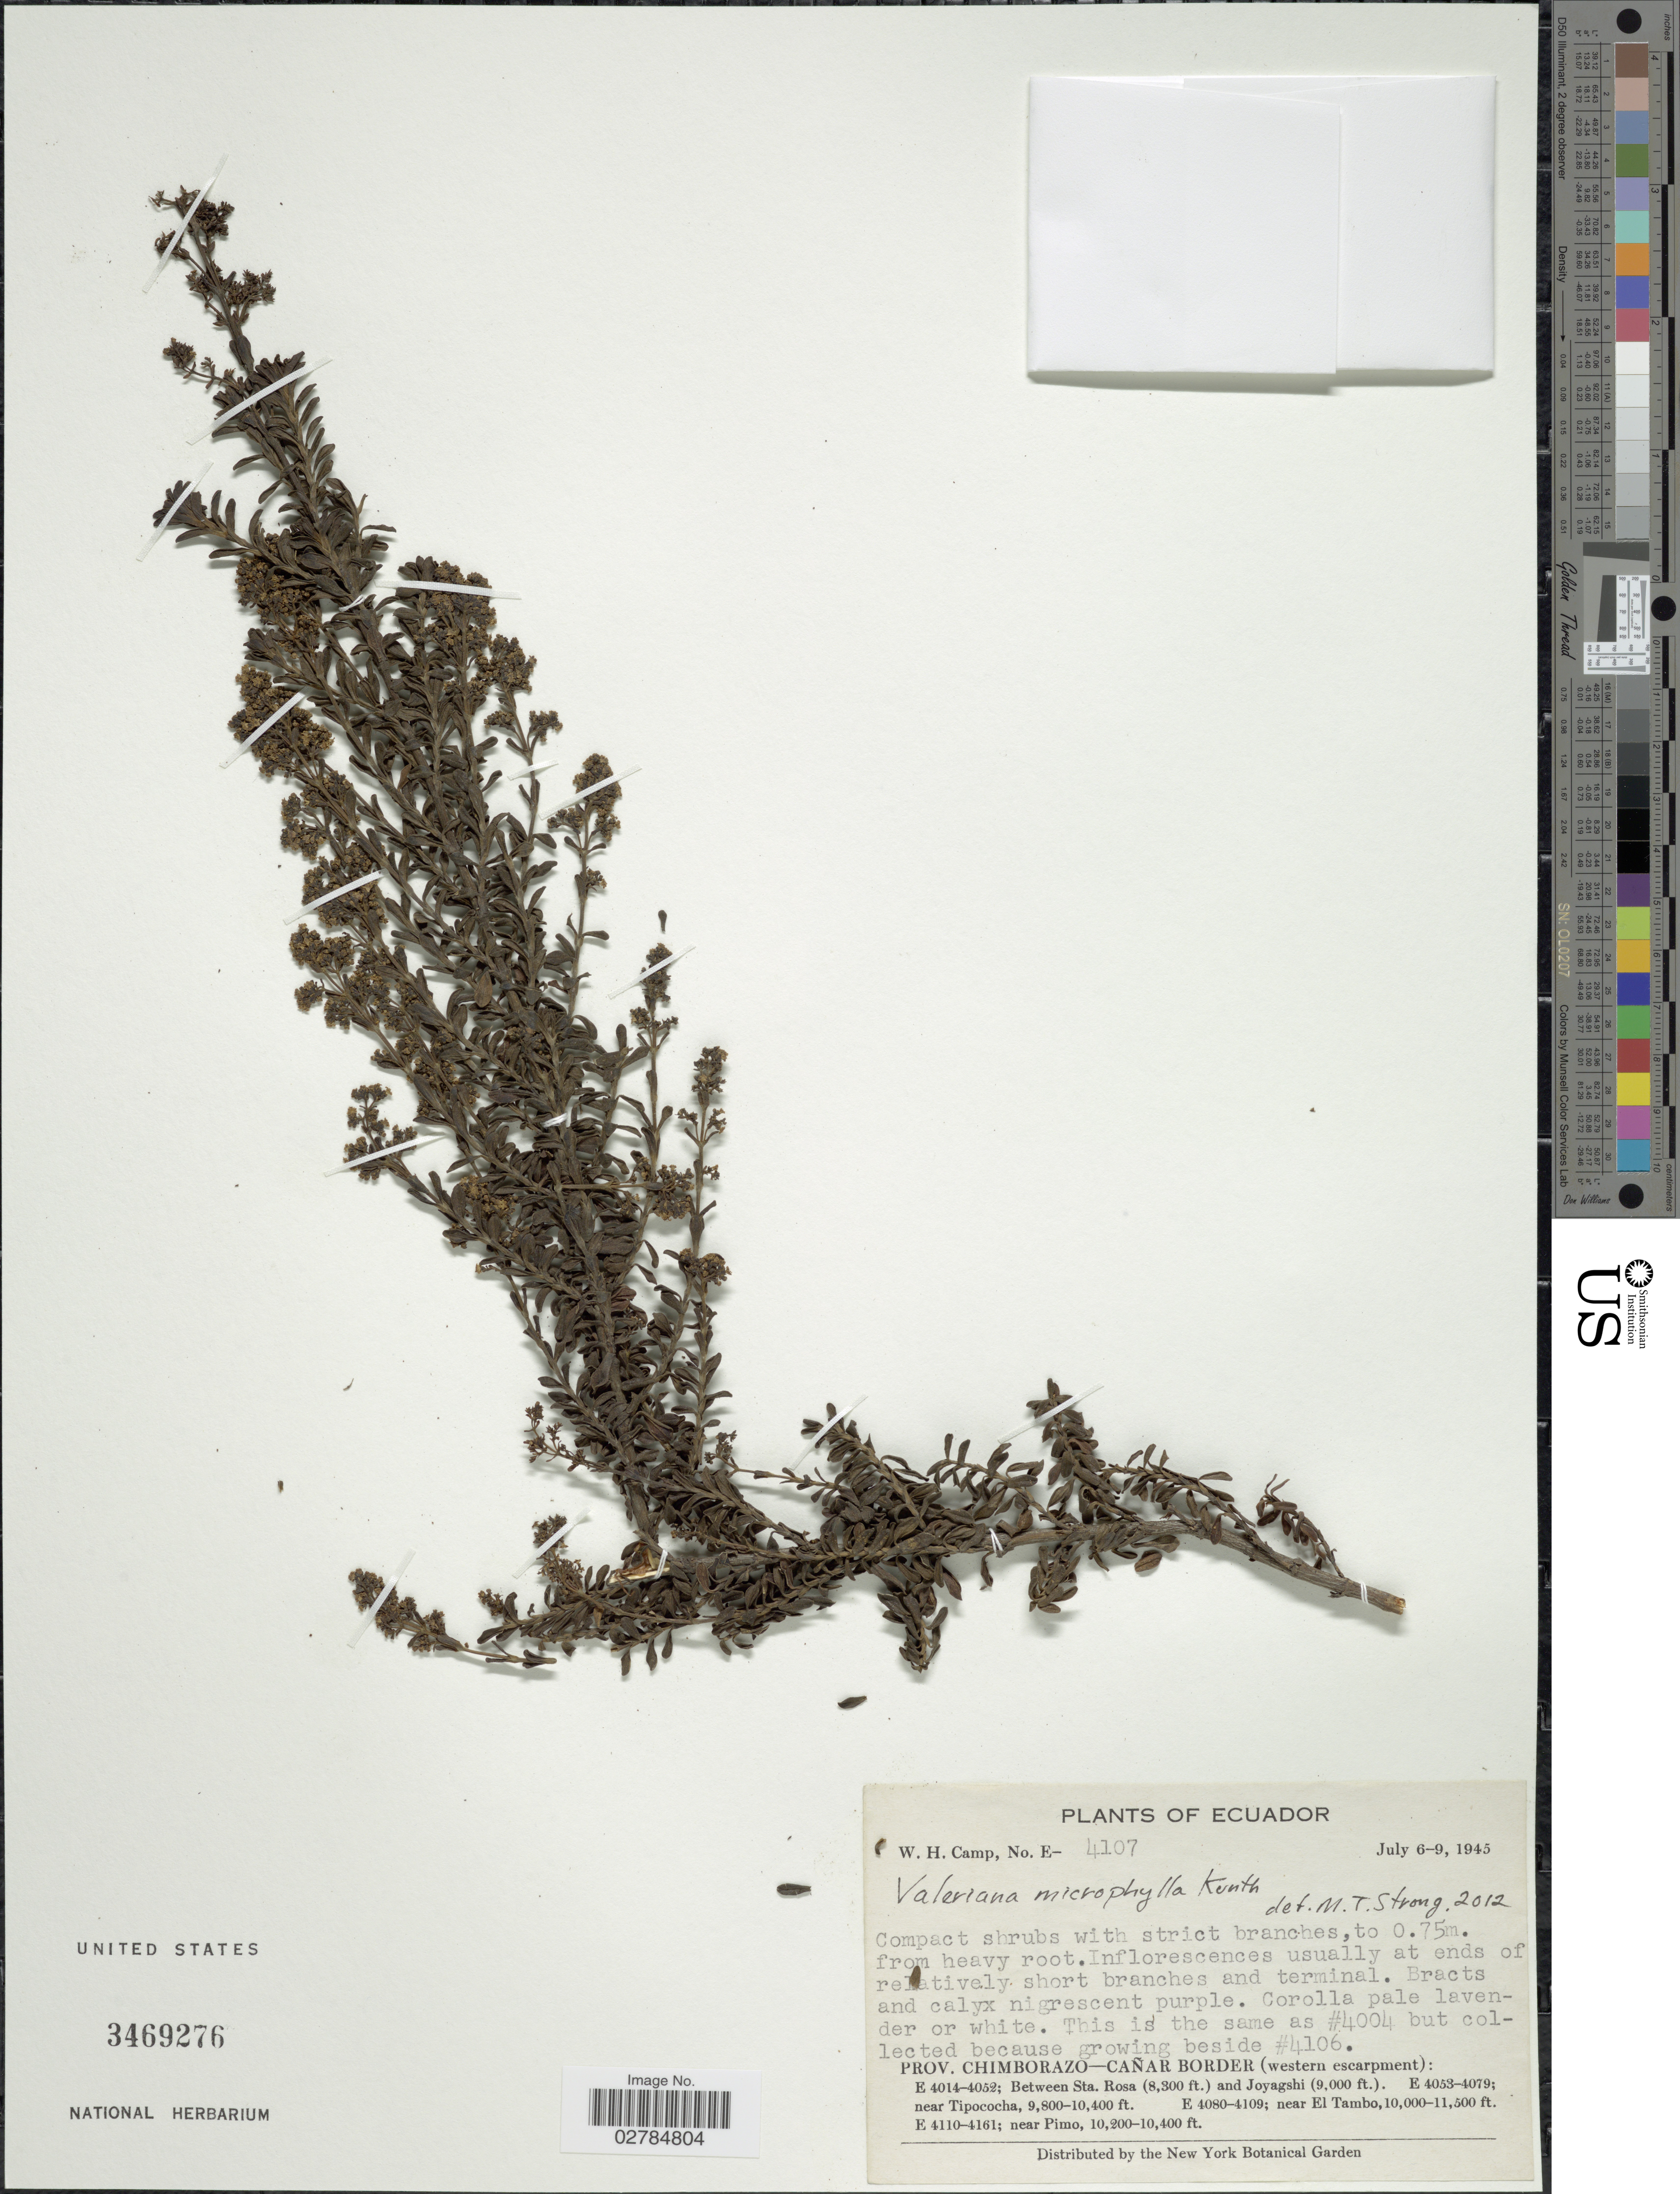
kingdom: Plantae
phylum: Tracheophyta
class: Magnoliopsida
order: Dipsacales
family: Caprifoliaceae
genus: Valeriana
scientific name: Valeriana microphylla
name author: Kunth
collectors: W. H. Camp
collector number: E-4107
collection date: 1945-07-06/1945-07-09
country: Ecuador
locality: Prov. Chimborazo-Cañar Border (western escarpment): near El Tambo.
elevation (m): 3048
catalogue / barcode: US 3469276